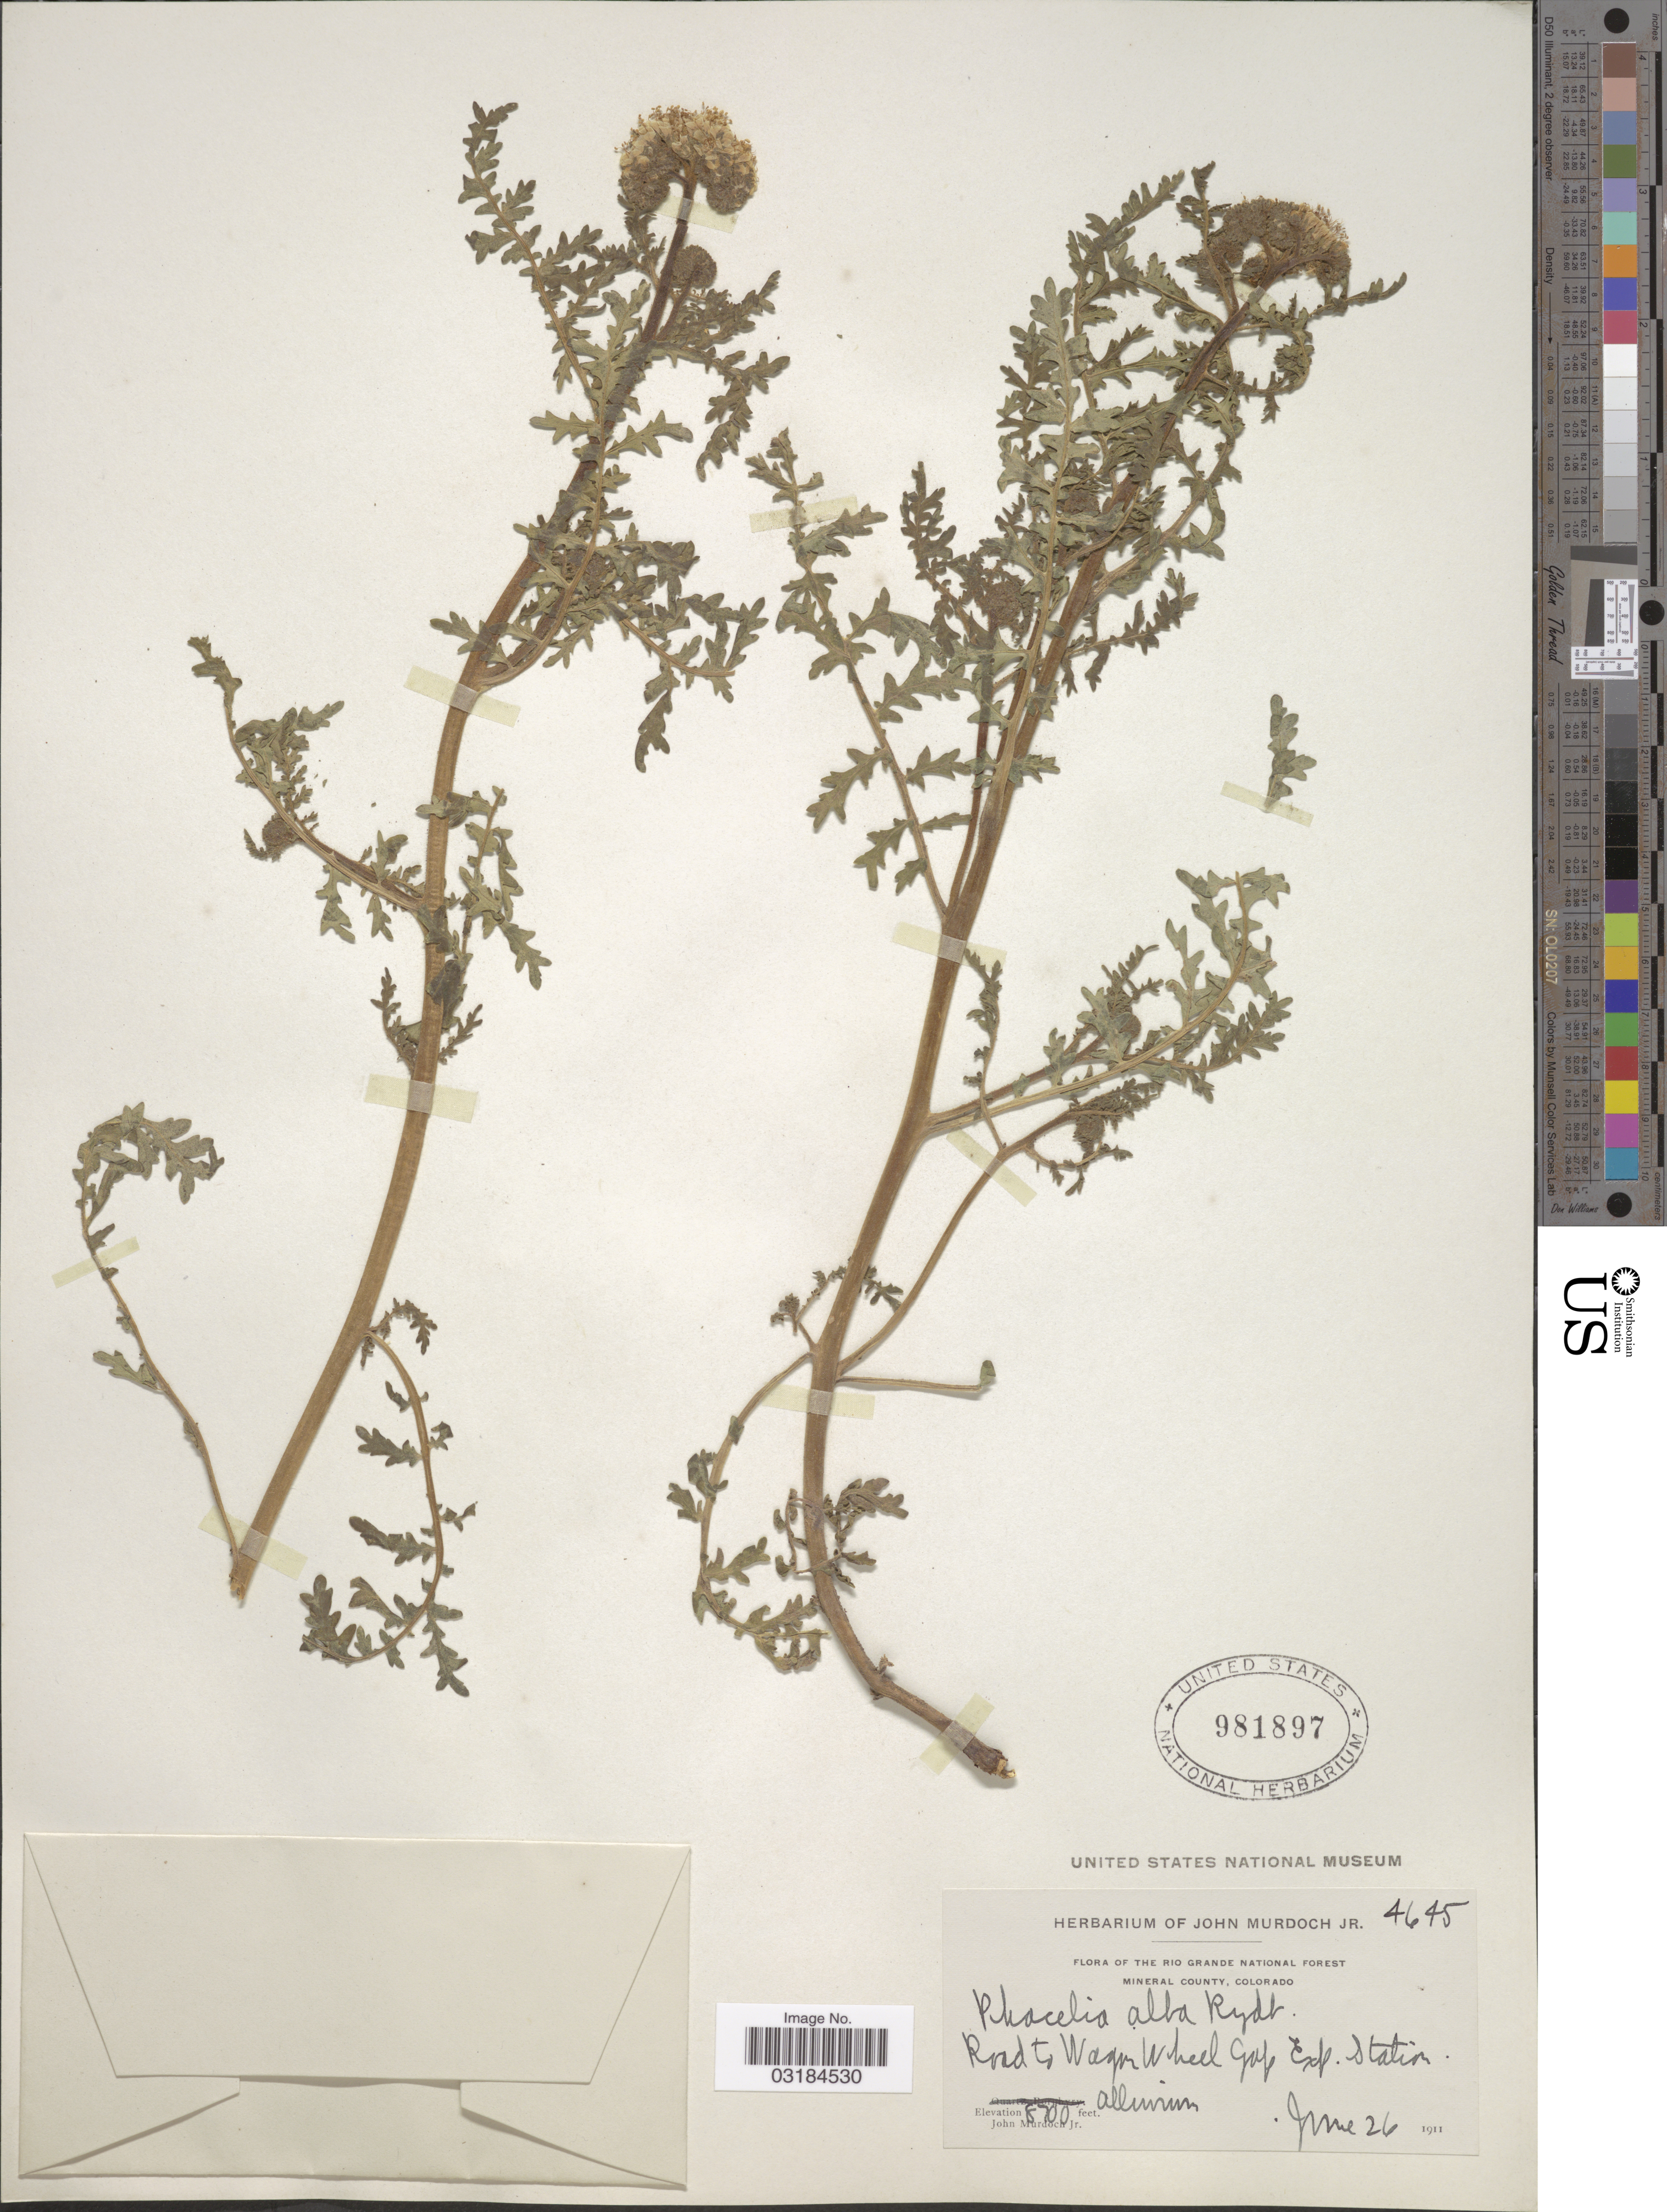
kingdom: Plantae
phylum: Tracheophyta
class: Magnoliopsida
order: Boraginales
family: Hydrophyllaceae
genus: Phacelia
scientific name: Phacelia alba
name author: Rydb.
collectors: J. Murdock Jr.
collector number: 4645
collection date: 1911-06-26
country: United States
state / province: Colorado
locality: The Rio Grande National Forest. Mineral County. Road to Wagon Wheel Gap Exp. Station.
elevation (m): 2652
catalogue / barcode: US 981897